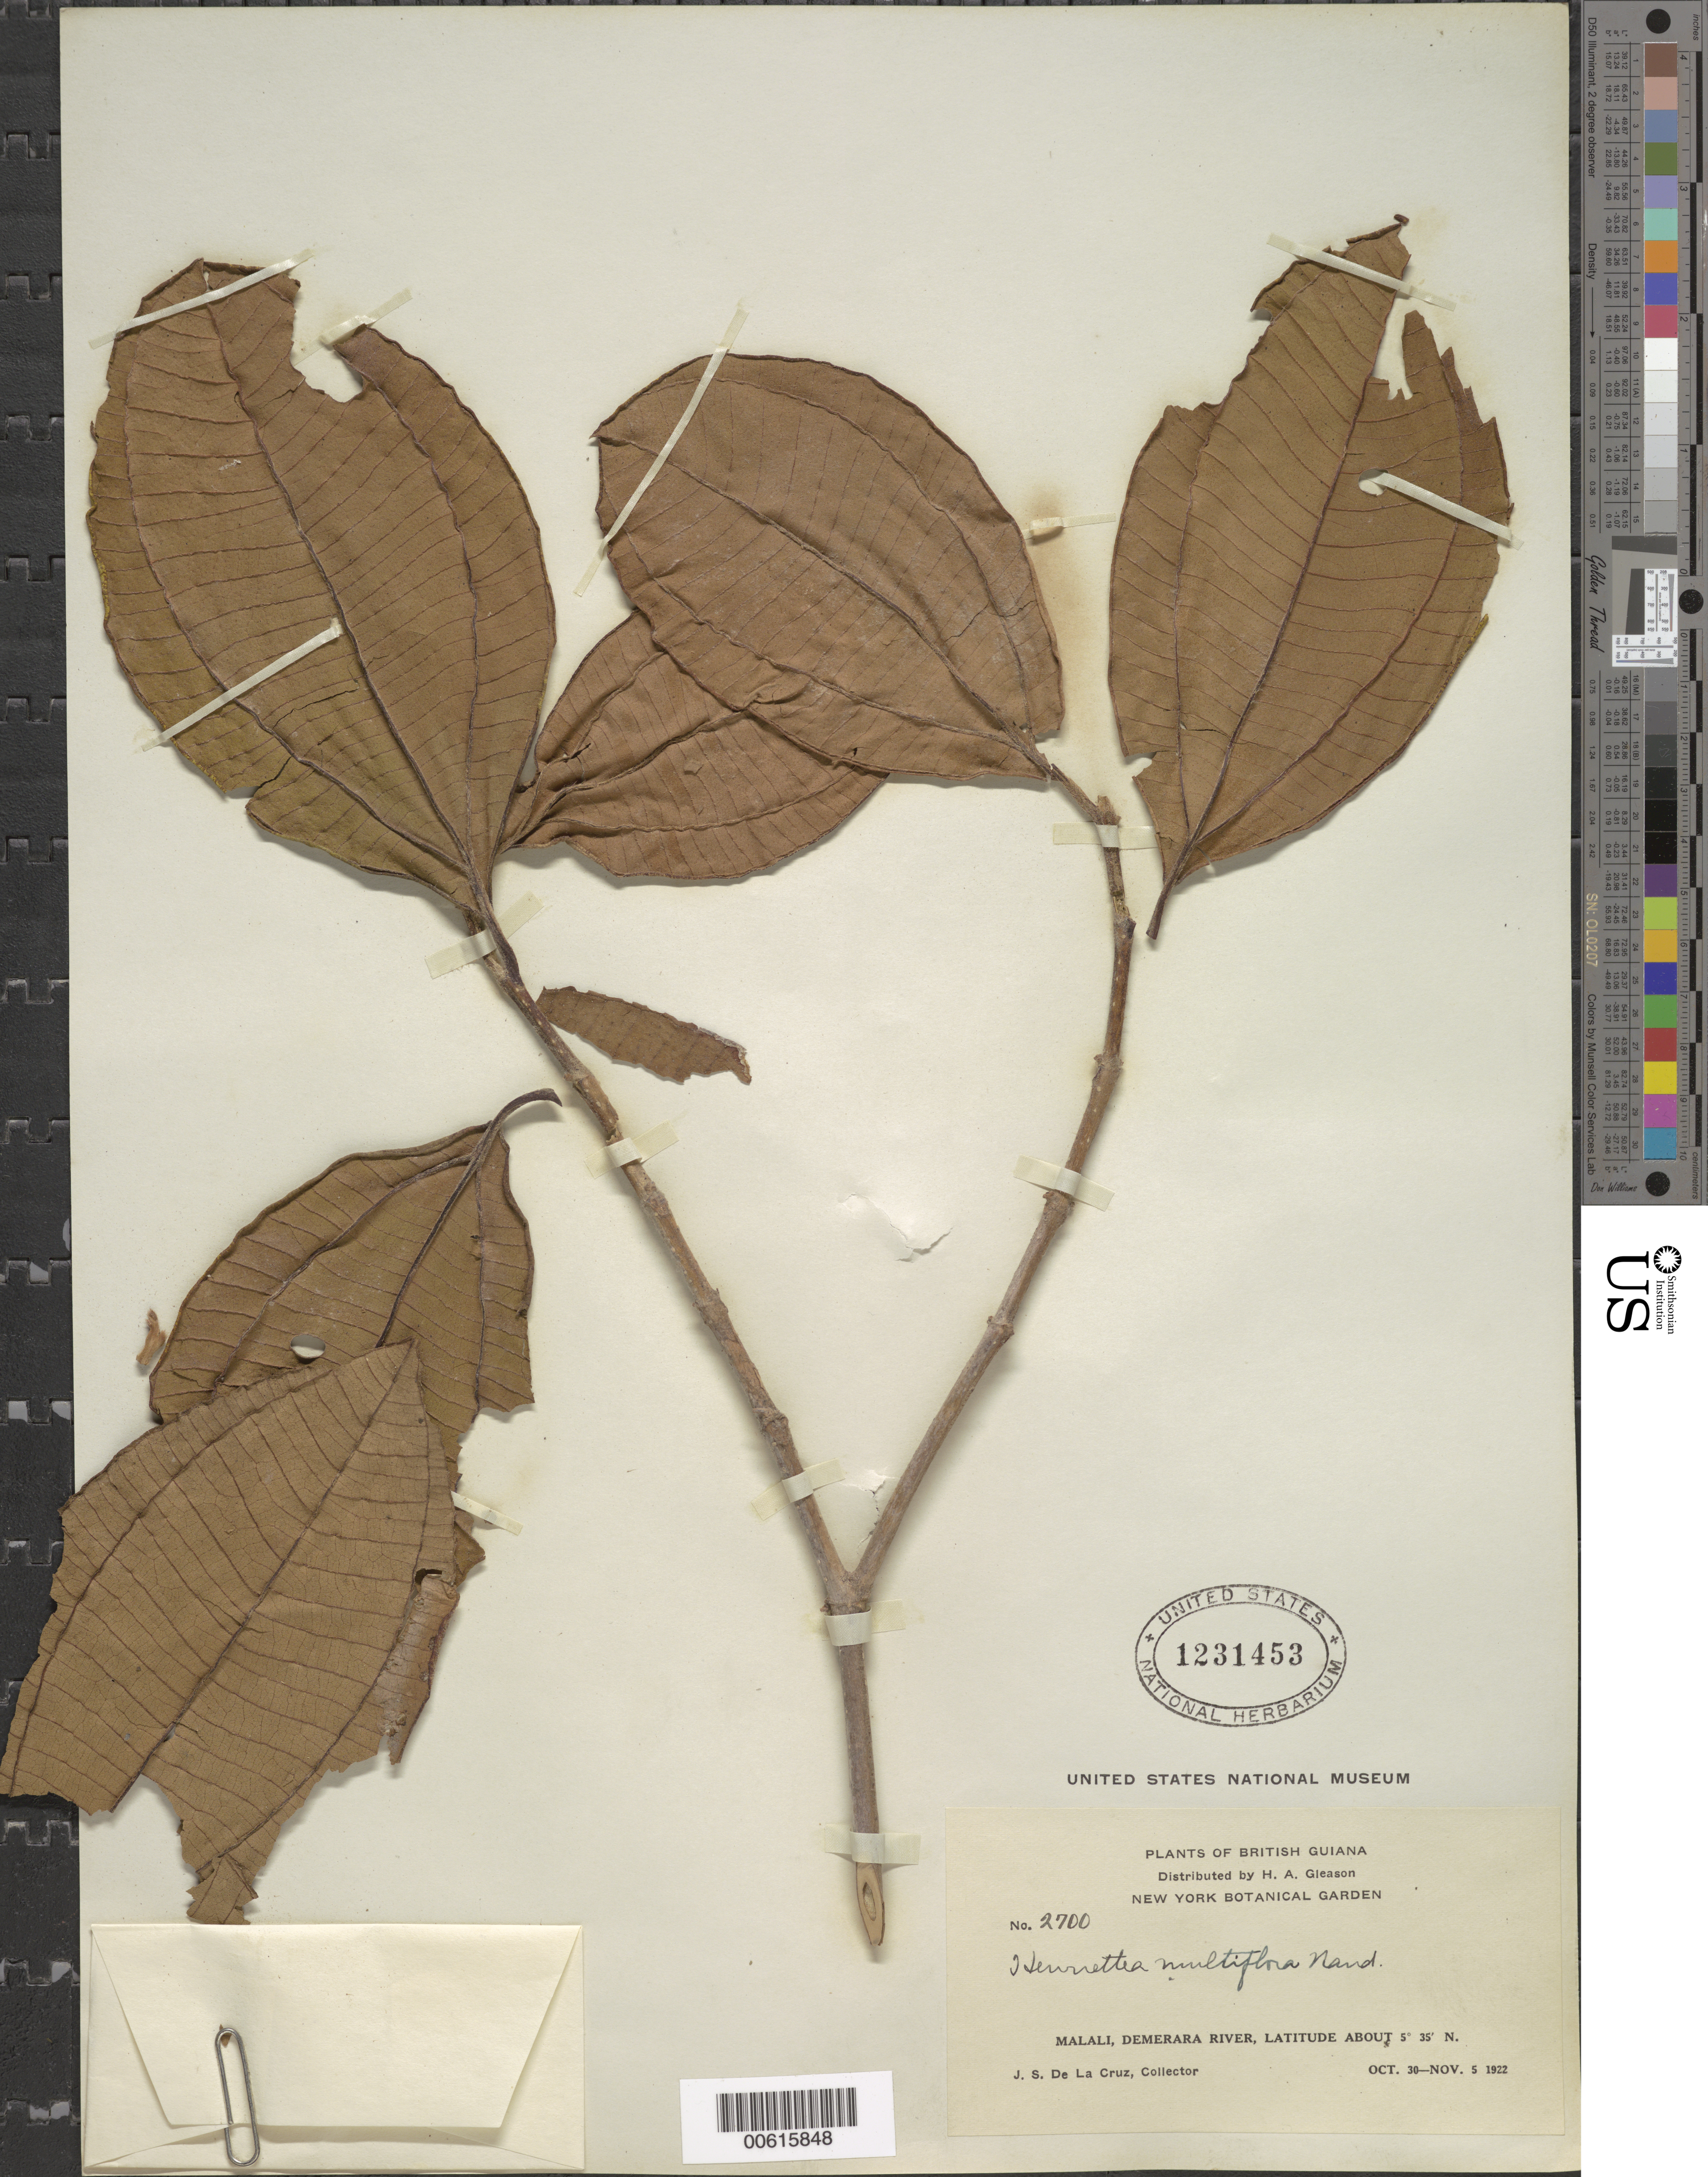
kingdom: Plantae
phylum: Tracheophyta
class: Magnoliopsida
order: Myrtales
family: Melastomataceae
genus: Henriettea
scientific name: Henriettea multiflora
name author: Naudin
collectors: J. S. de la Cruz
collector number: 2700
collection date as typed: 30-Oct-22 to 5-Nov-22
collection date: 1922-10-30/1922-11-05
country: Guyana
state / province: U. Demerara-Berbice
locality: Malali, Demerara R.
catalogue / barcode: US 1231435